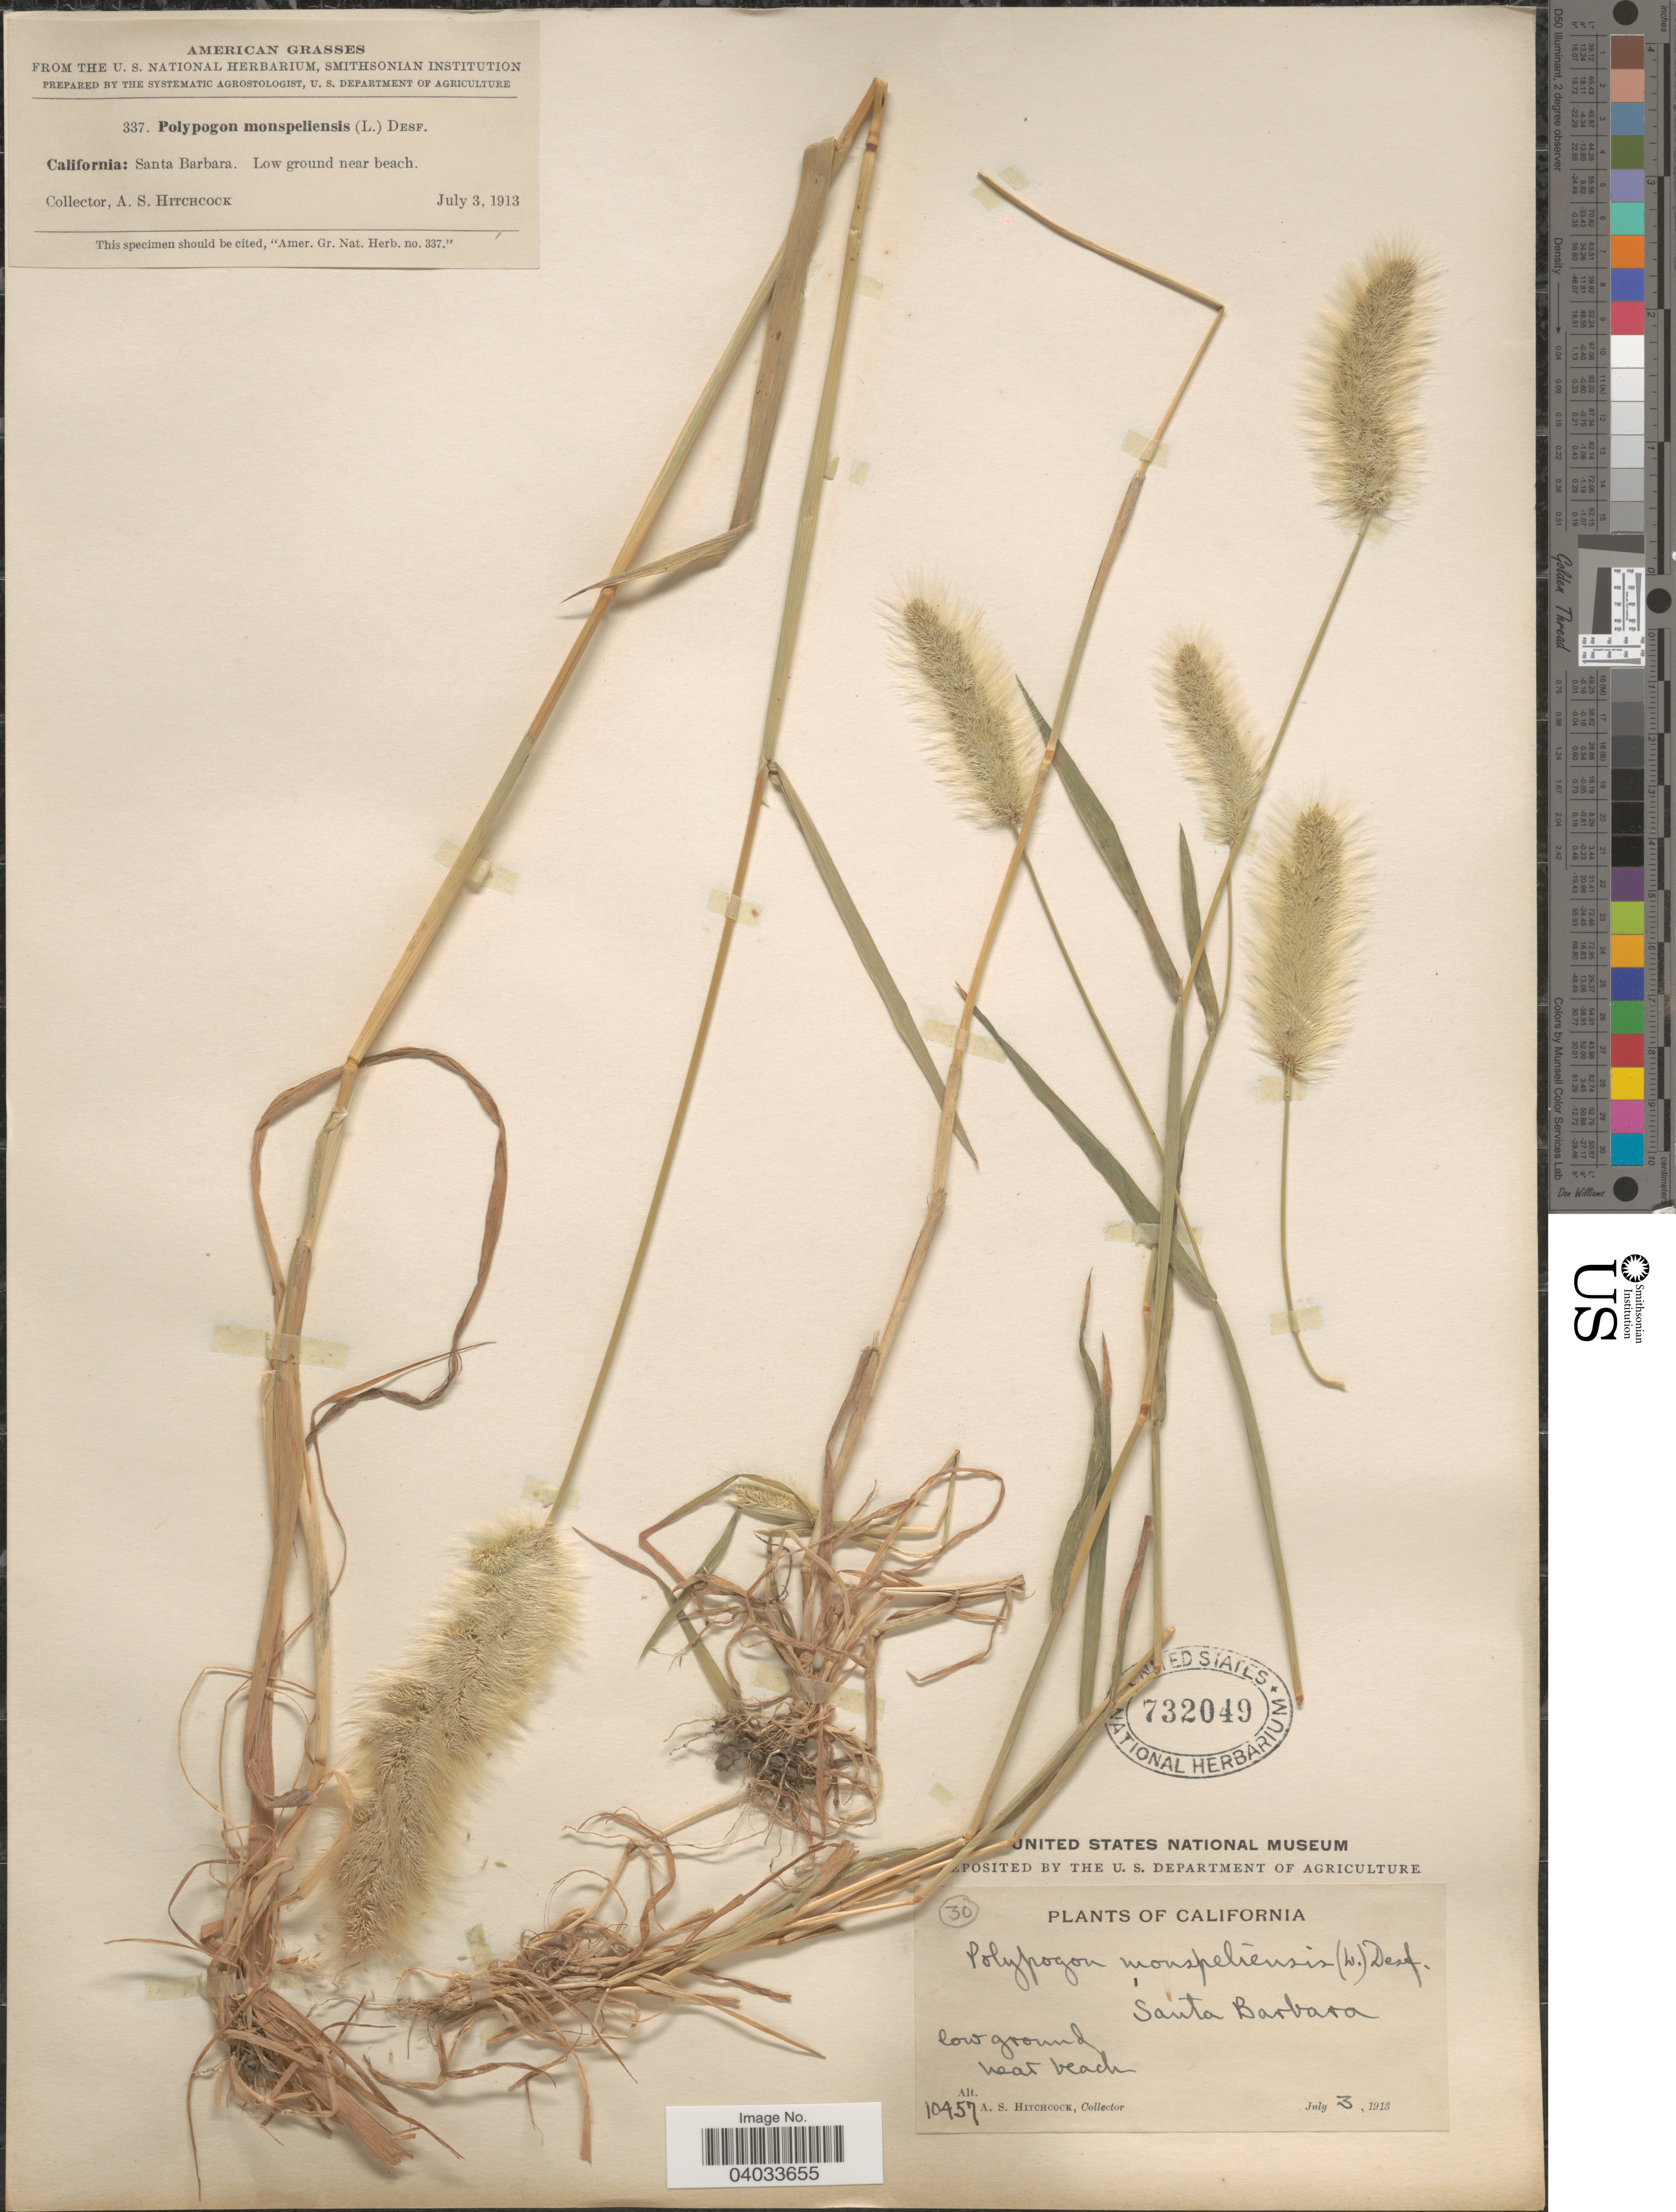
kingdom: Plantae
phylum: Tracheophyta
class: Liliopsida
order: Poales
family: Poaceae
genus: Polypogon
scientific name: Polypogon monspeliensis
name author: (L.) Desf.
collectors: A. S. Hitchcock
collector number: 10457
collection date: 1913-07-03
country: United States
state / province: California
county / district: Santa Barbara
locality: Santa Barbara. Low ground near beach.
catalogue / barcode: US 732049